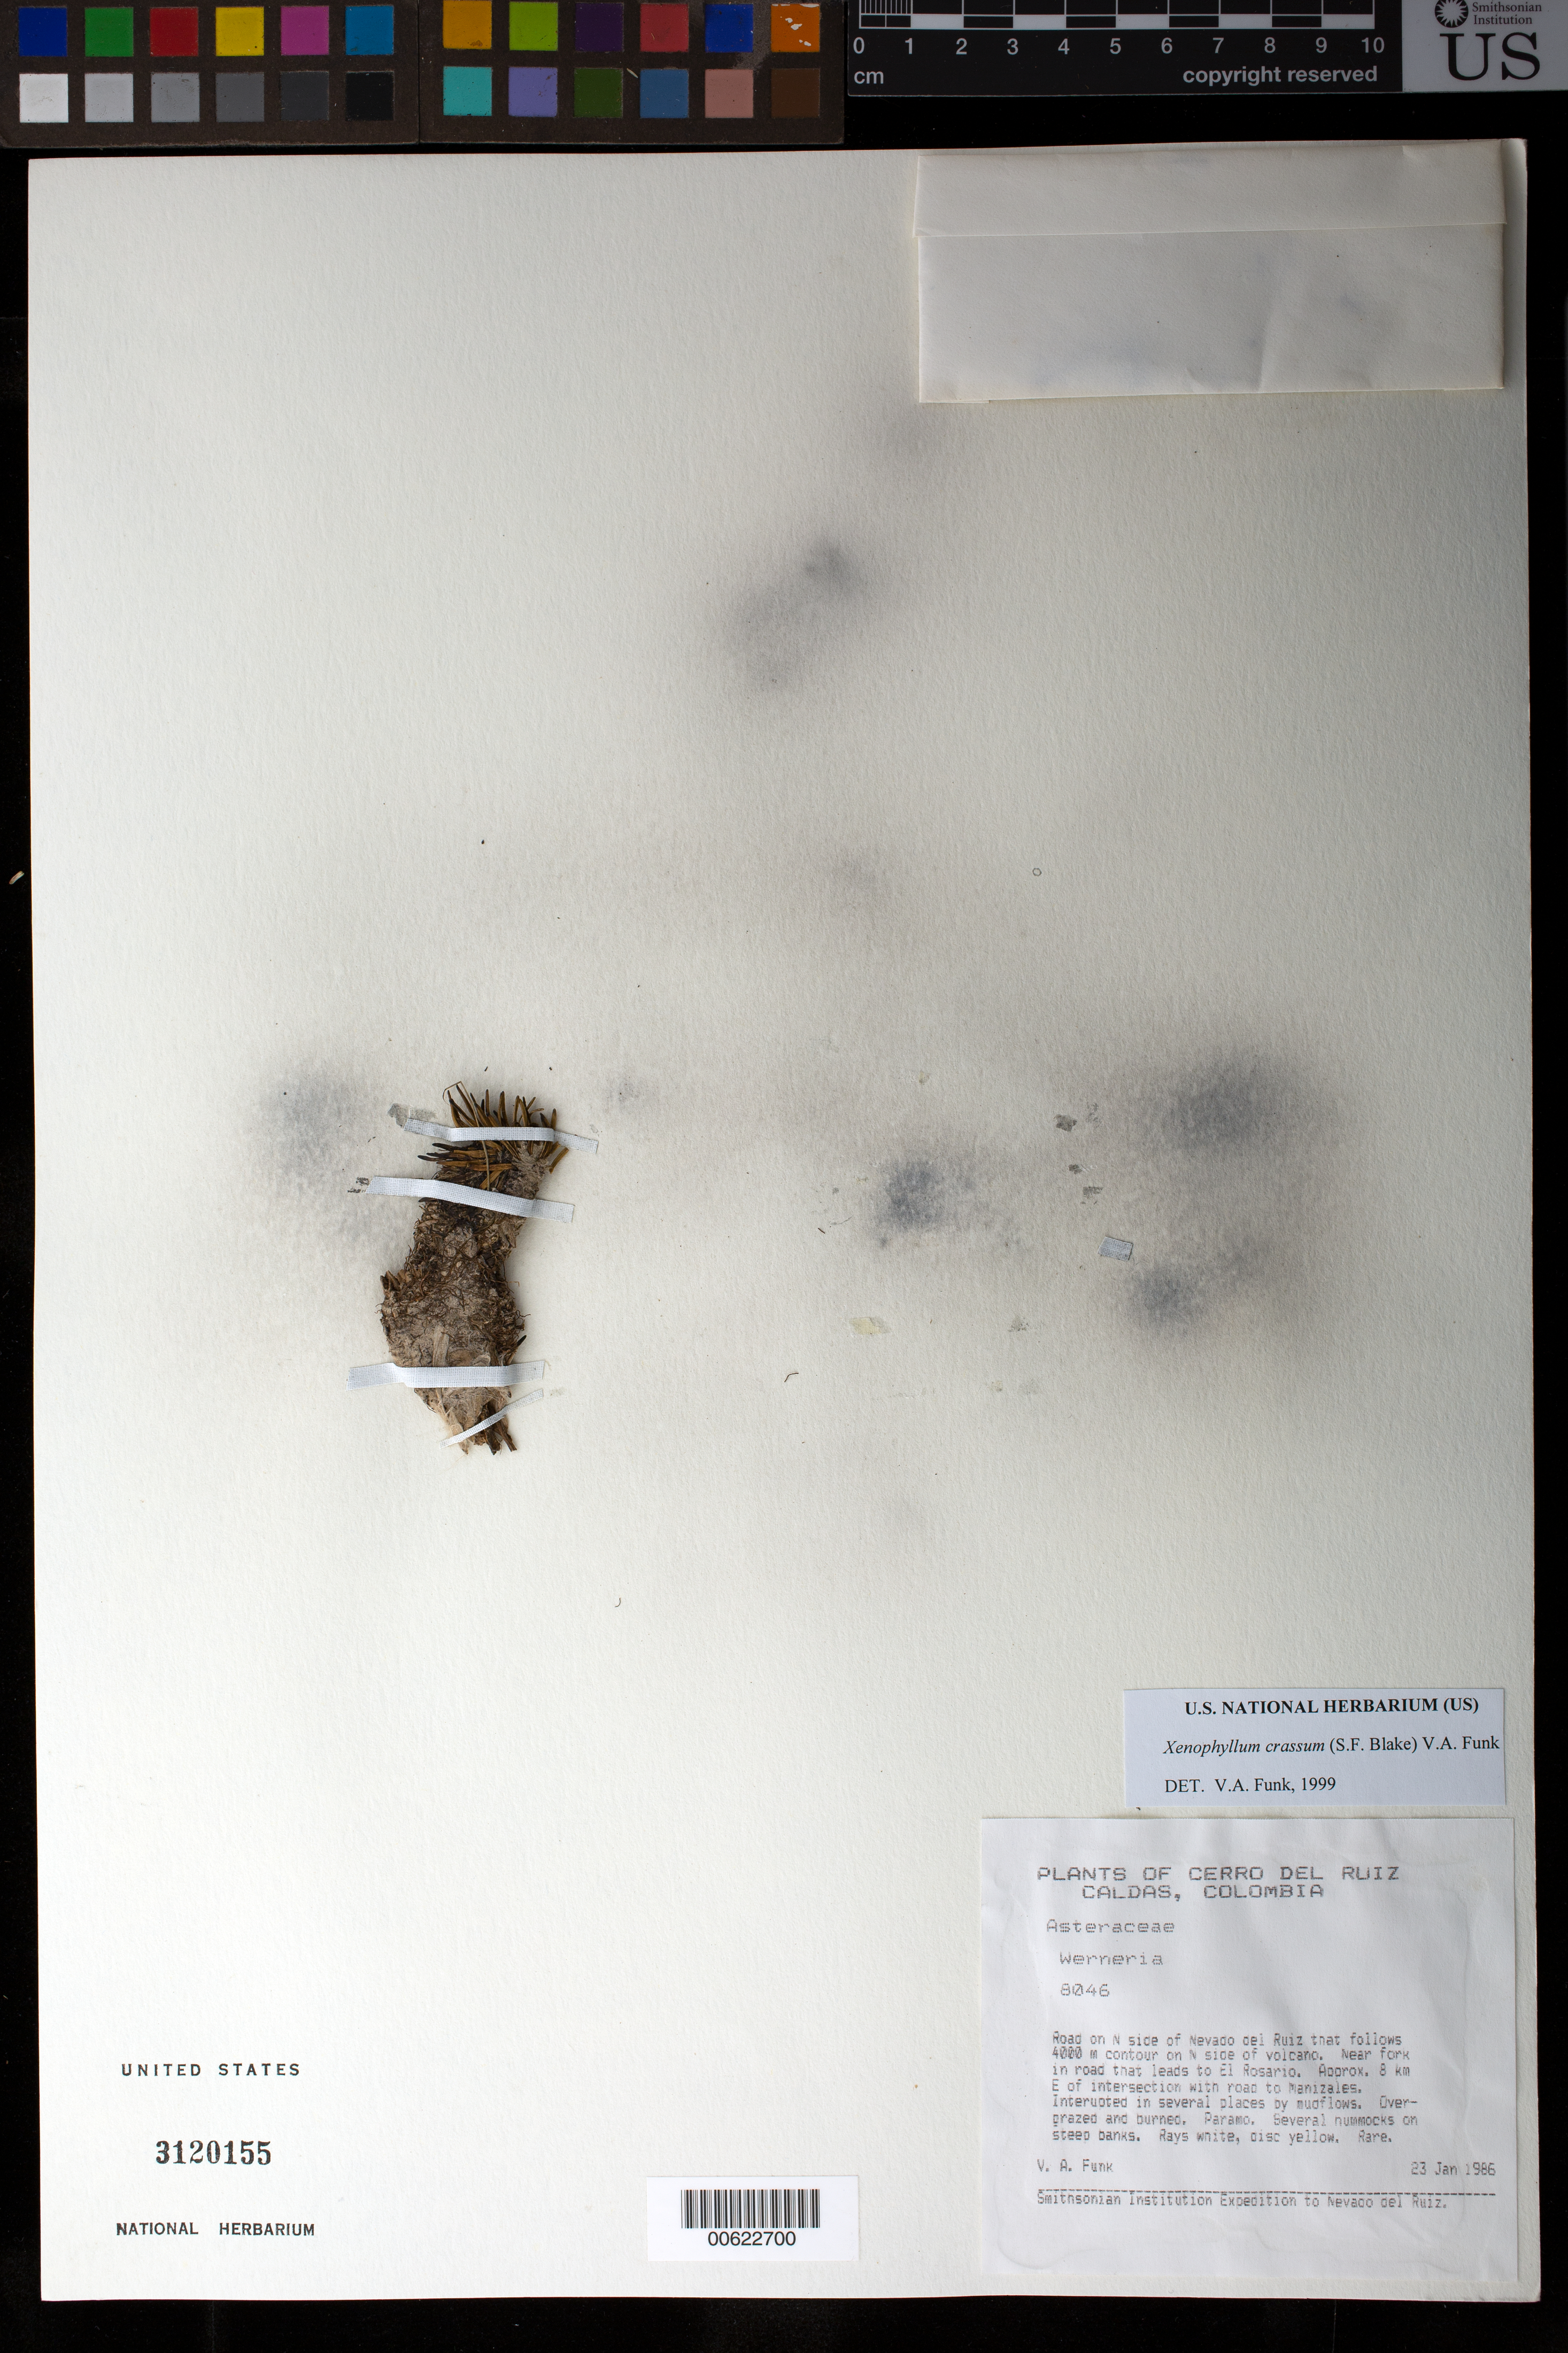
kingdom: Plantae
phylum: Tracheophyta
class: Magnoliopsida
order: Asterales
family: Asteraceae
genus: Xenophyllum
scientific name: Xenophyllum crassum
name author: (S.F. Blake) V.A. Funk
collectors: V. Funk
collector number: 8046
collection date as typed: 23-Jan-86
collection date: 1986-01-23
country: Colombia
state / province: Caldas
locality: Nevado del Ruiz, road on N side that follows 4000 m contour on N side of volcano, near fork in road that leads to El Rosario. Approx. 8 km E of intersection with road to Manizales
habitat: Overgrazed, burned paramo; several hummocks on steep banks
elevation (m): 4000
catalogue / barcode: US 3120155